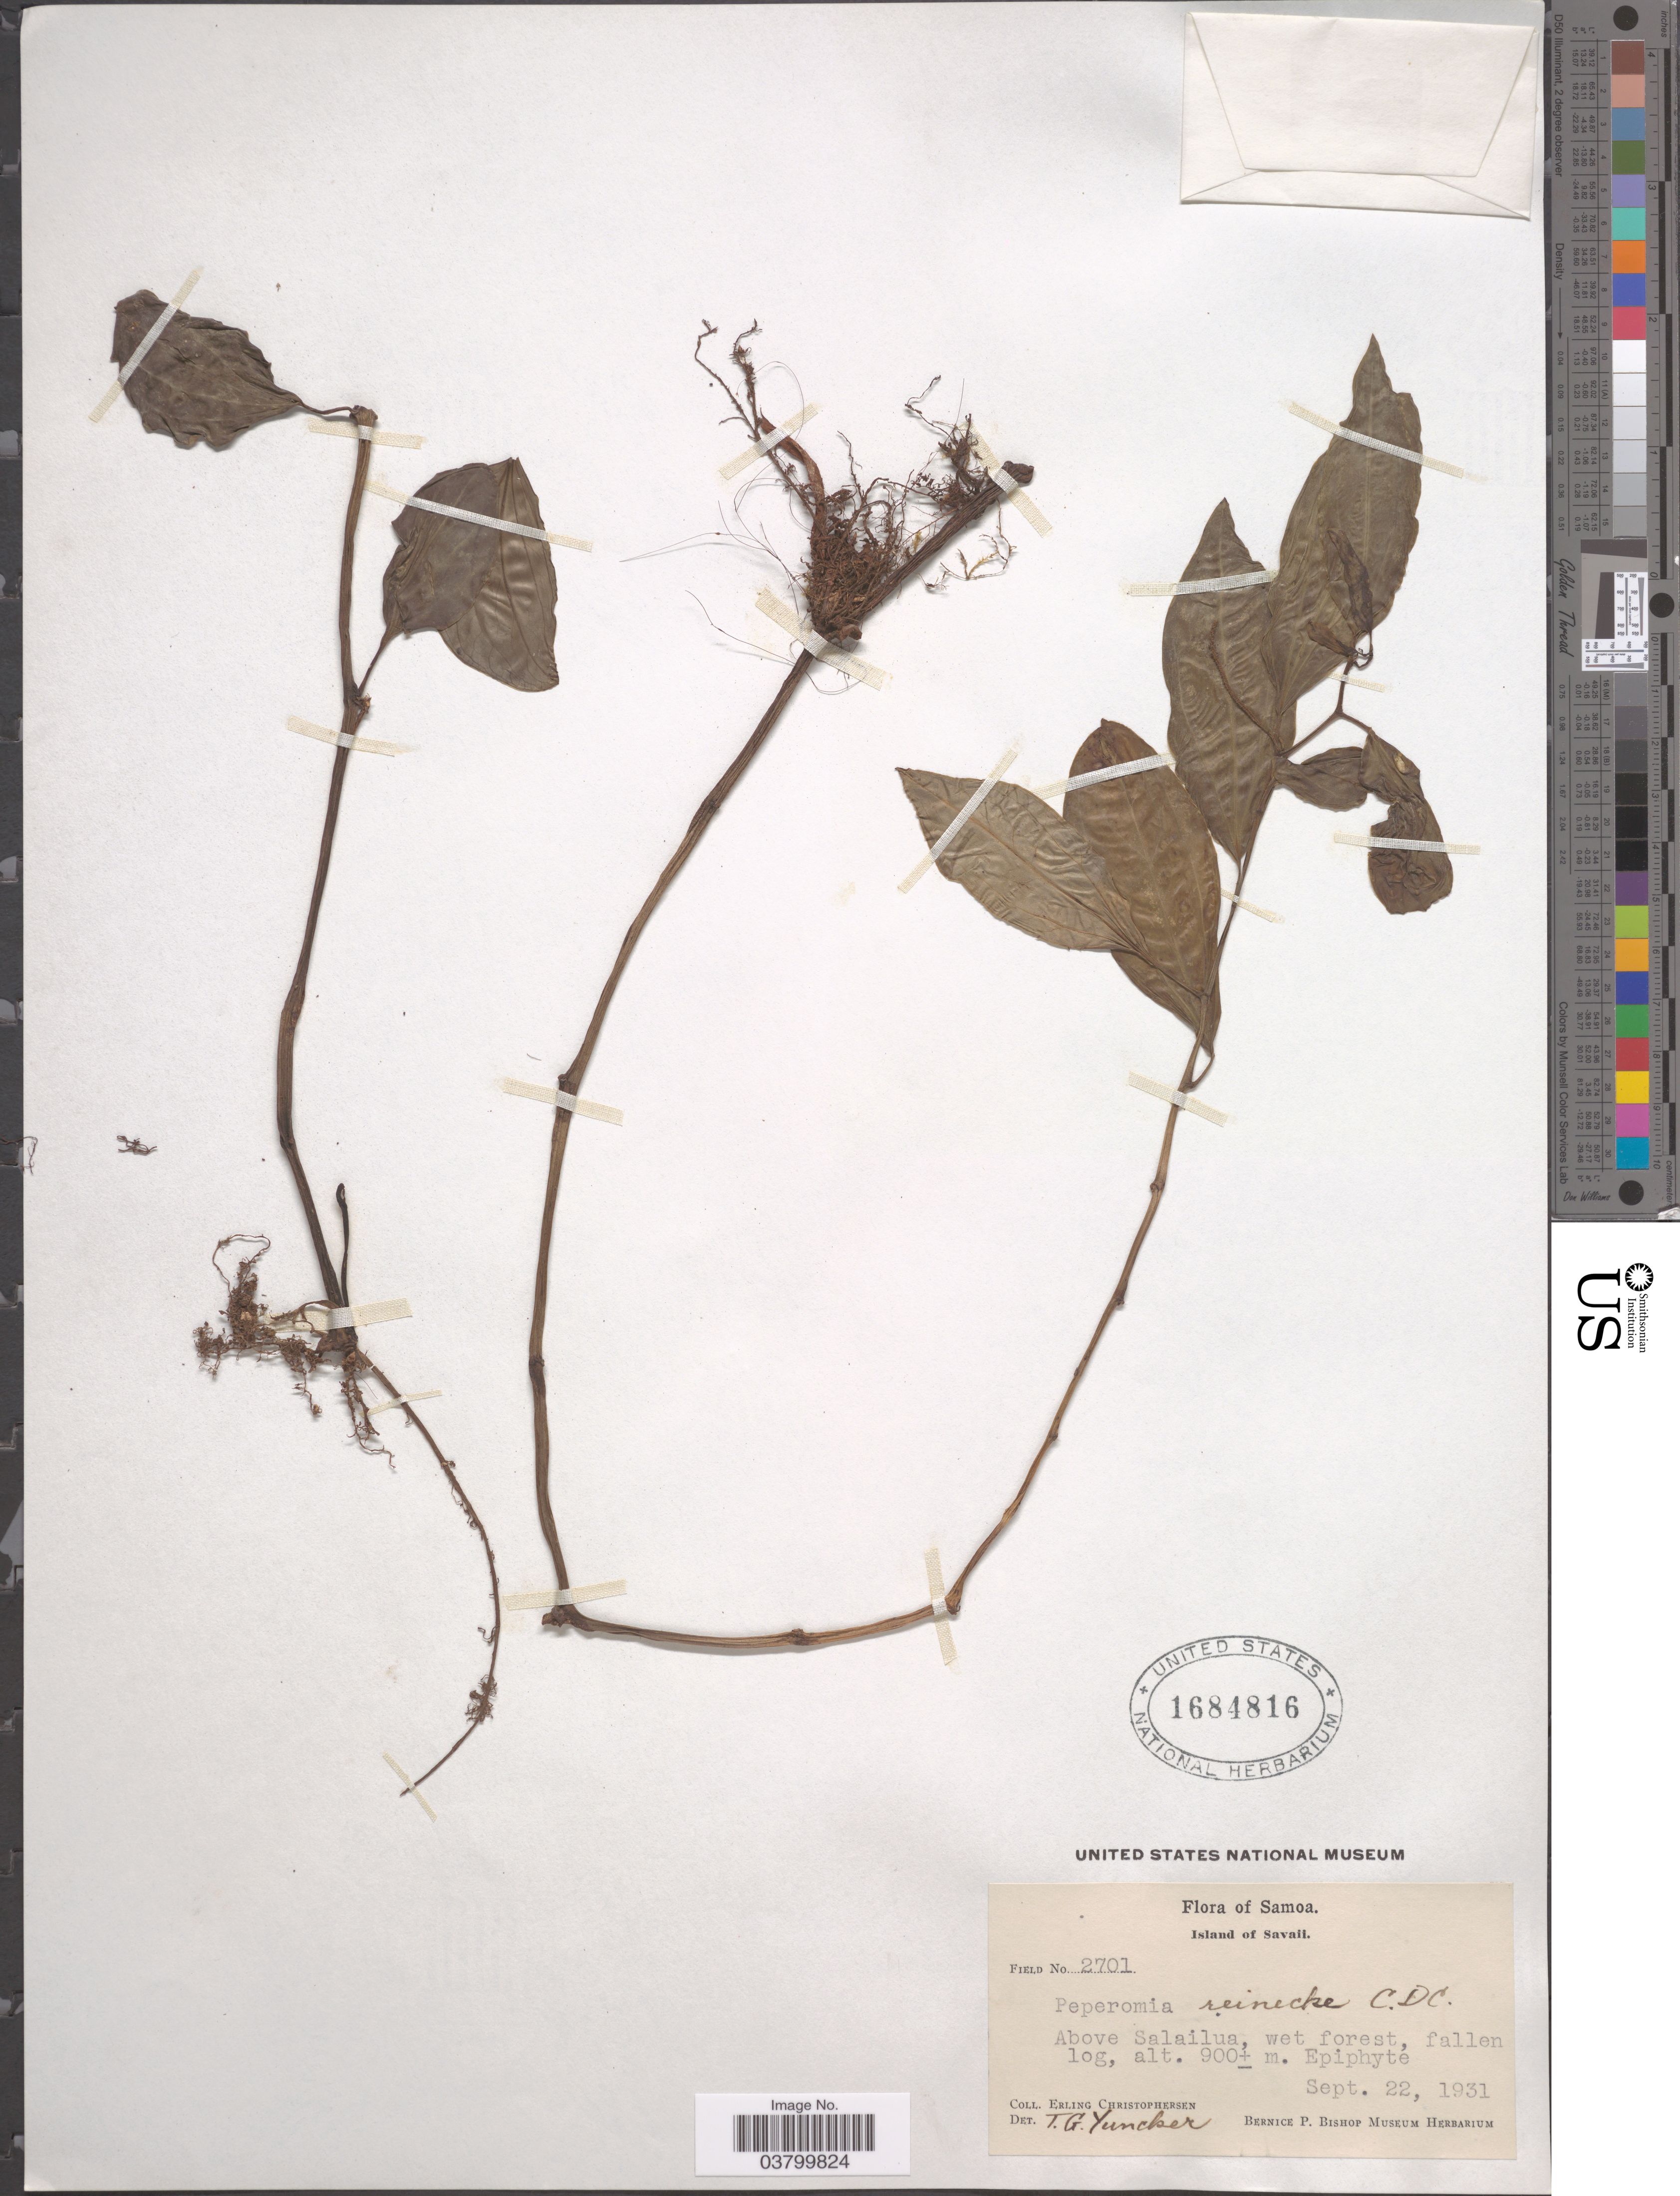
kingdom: Plantae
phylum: Tracheophyta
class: Magnoliopsida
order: Piperales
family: Piperaceae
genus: Peperomia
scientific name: Peperomia reineckei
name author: C. DC.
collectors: E. Christophersen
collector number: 2701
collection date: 1931-09-22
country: Samoa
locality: Island of Savaii. Above Salailua.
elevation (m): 900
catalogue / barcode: US 1684816